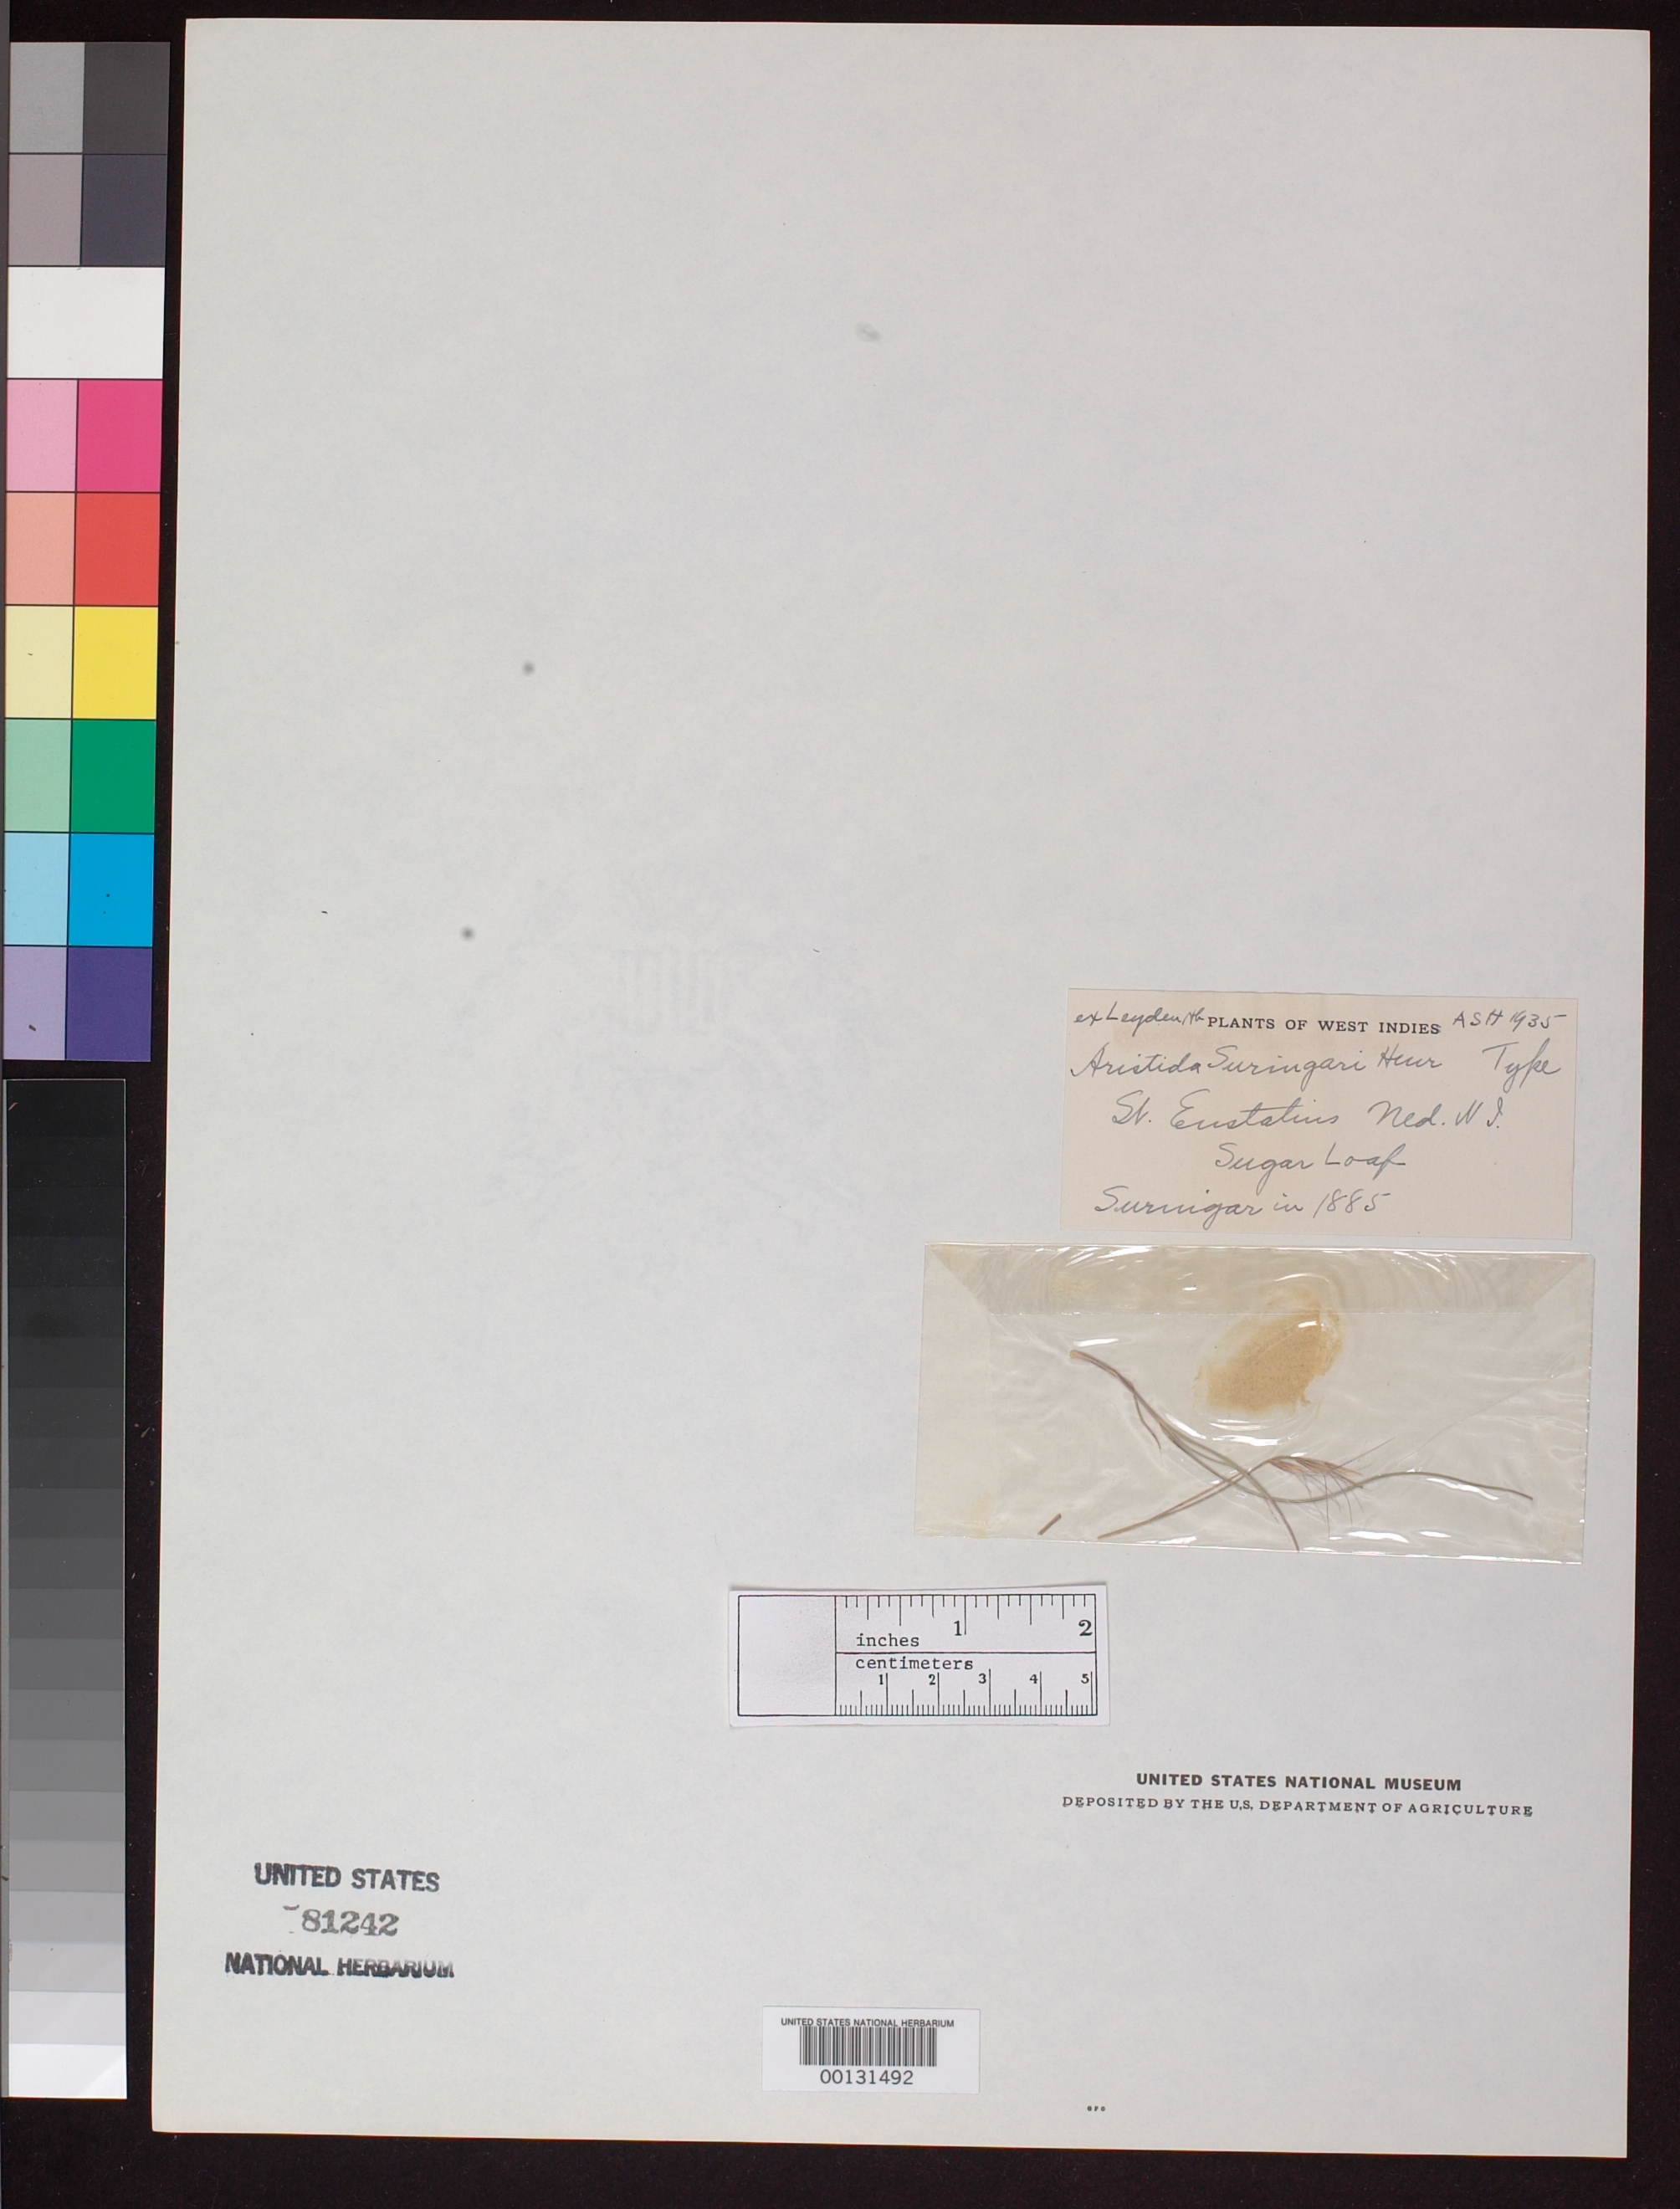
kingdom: Plantae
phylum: Tracheophyta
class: Liliopsida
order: Poales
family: Poaceae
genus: Aristida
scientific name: Aristida suringarii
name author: Henr.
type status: Type Fragment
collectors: W. F. Suringar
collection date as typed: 1885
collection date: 1885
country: Netherlands Antilles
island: Sint Eustatius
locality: Sugar Loaf.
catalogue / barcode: US 81242